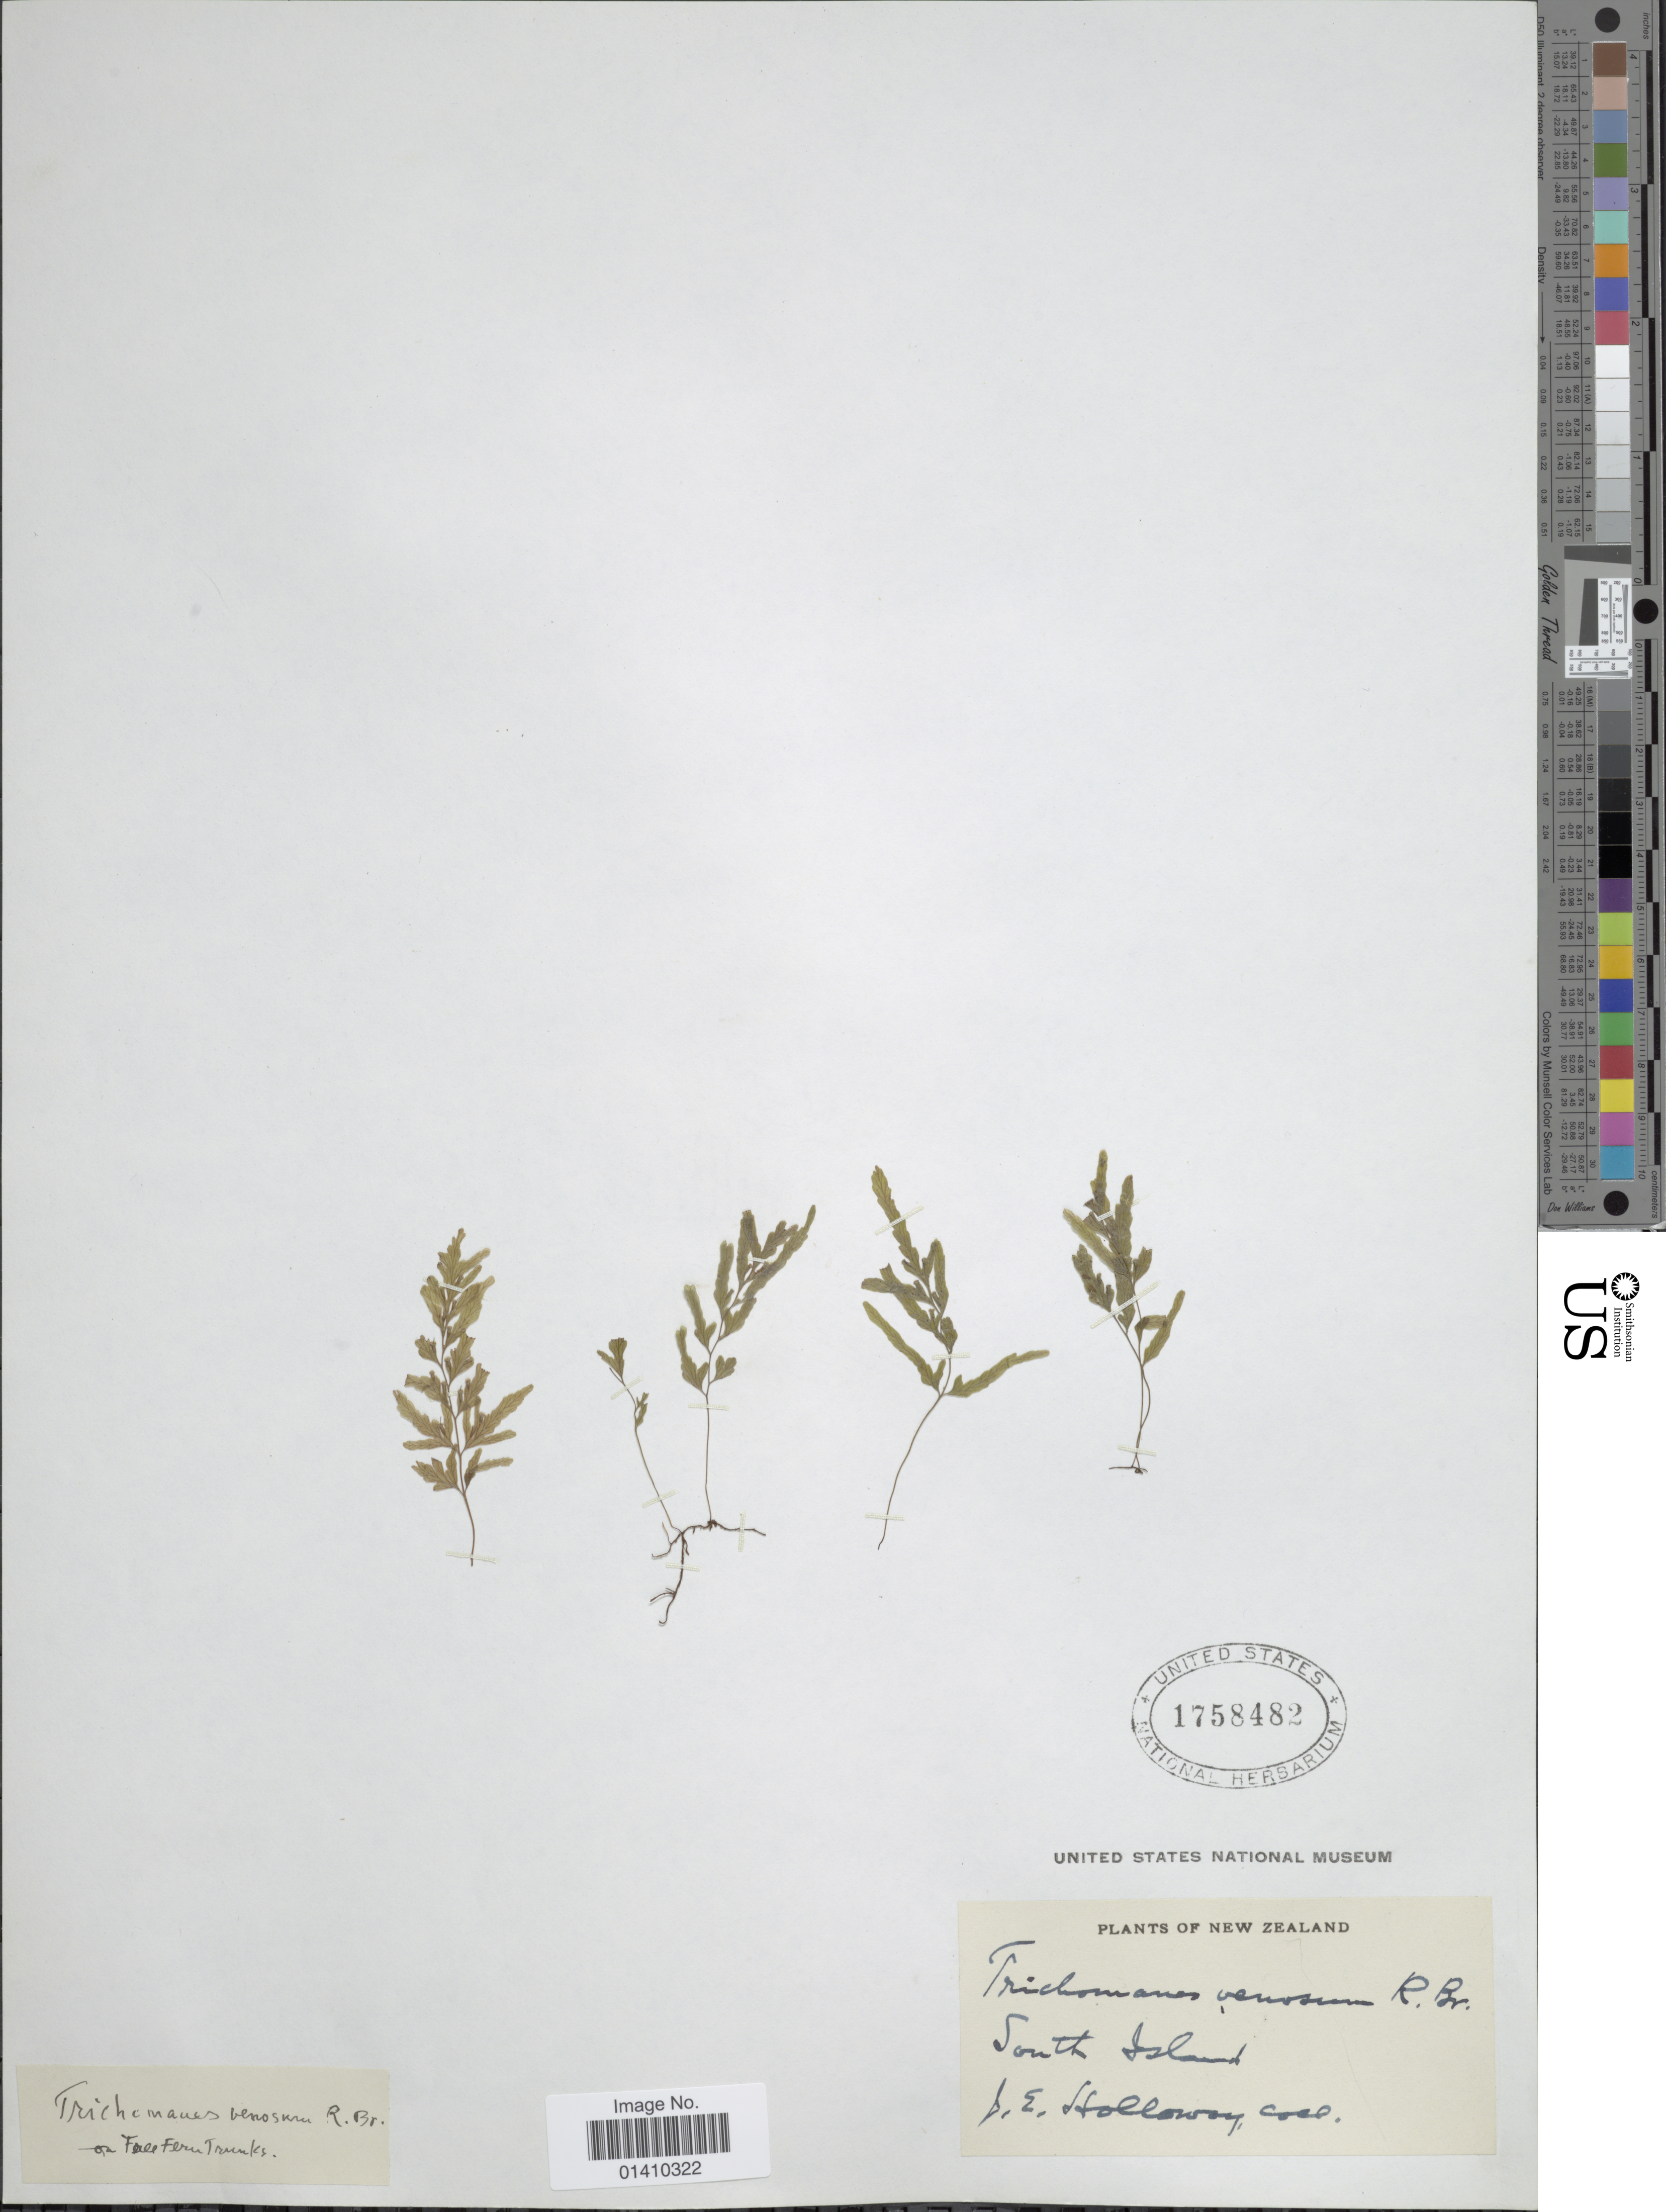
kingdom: Plantae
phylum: Tracheophyta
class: Polypodiopsida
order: Hymenophyllales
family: Hymenophyllaceae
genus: Polyphlebium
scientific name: Polyphlebium venosum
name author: (R. Br.) Copel.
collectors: J. Holloway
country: New Zealand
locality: South Island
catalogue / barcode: US 1758482